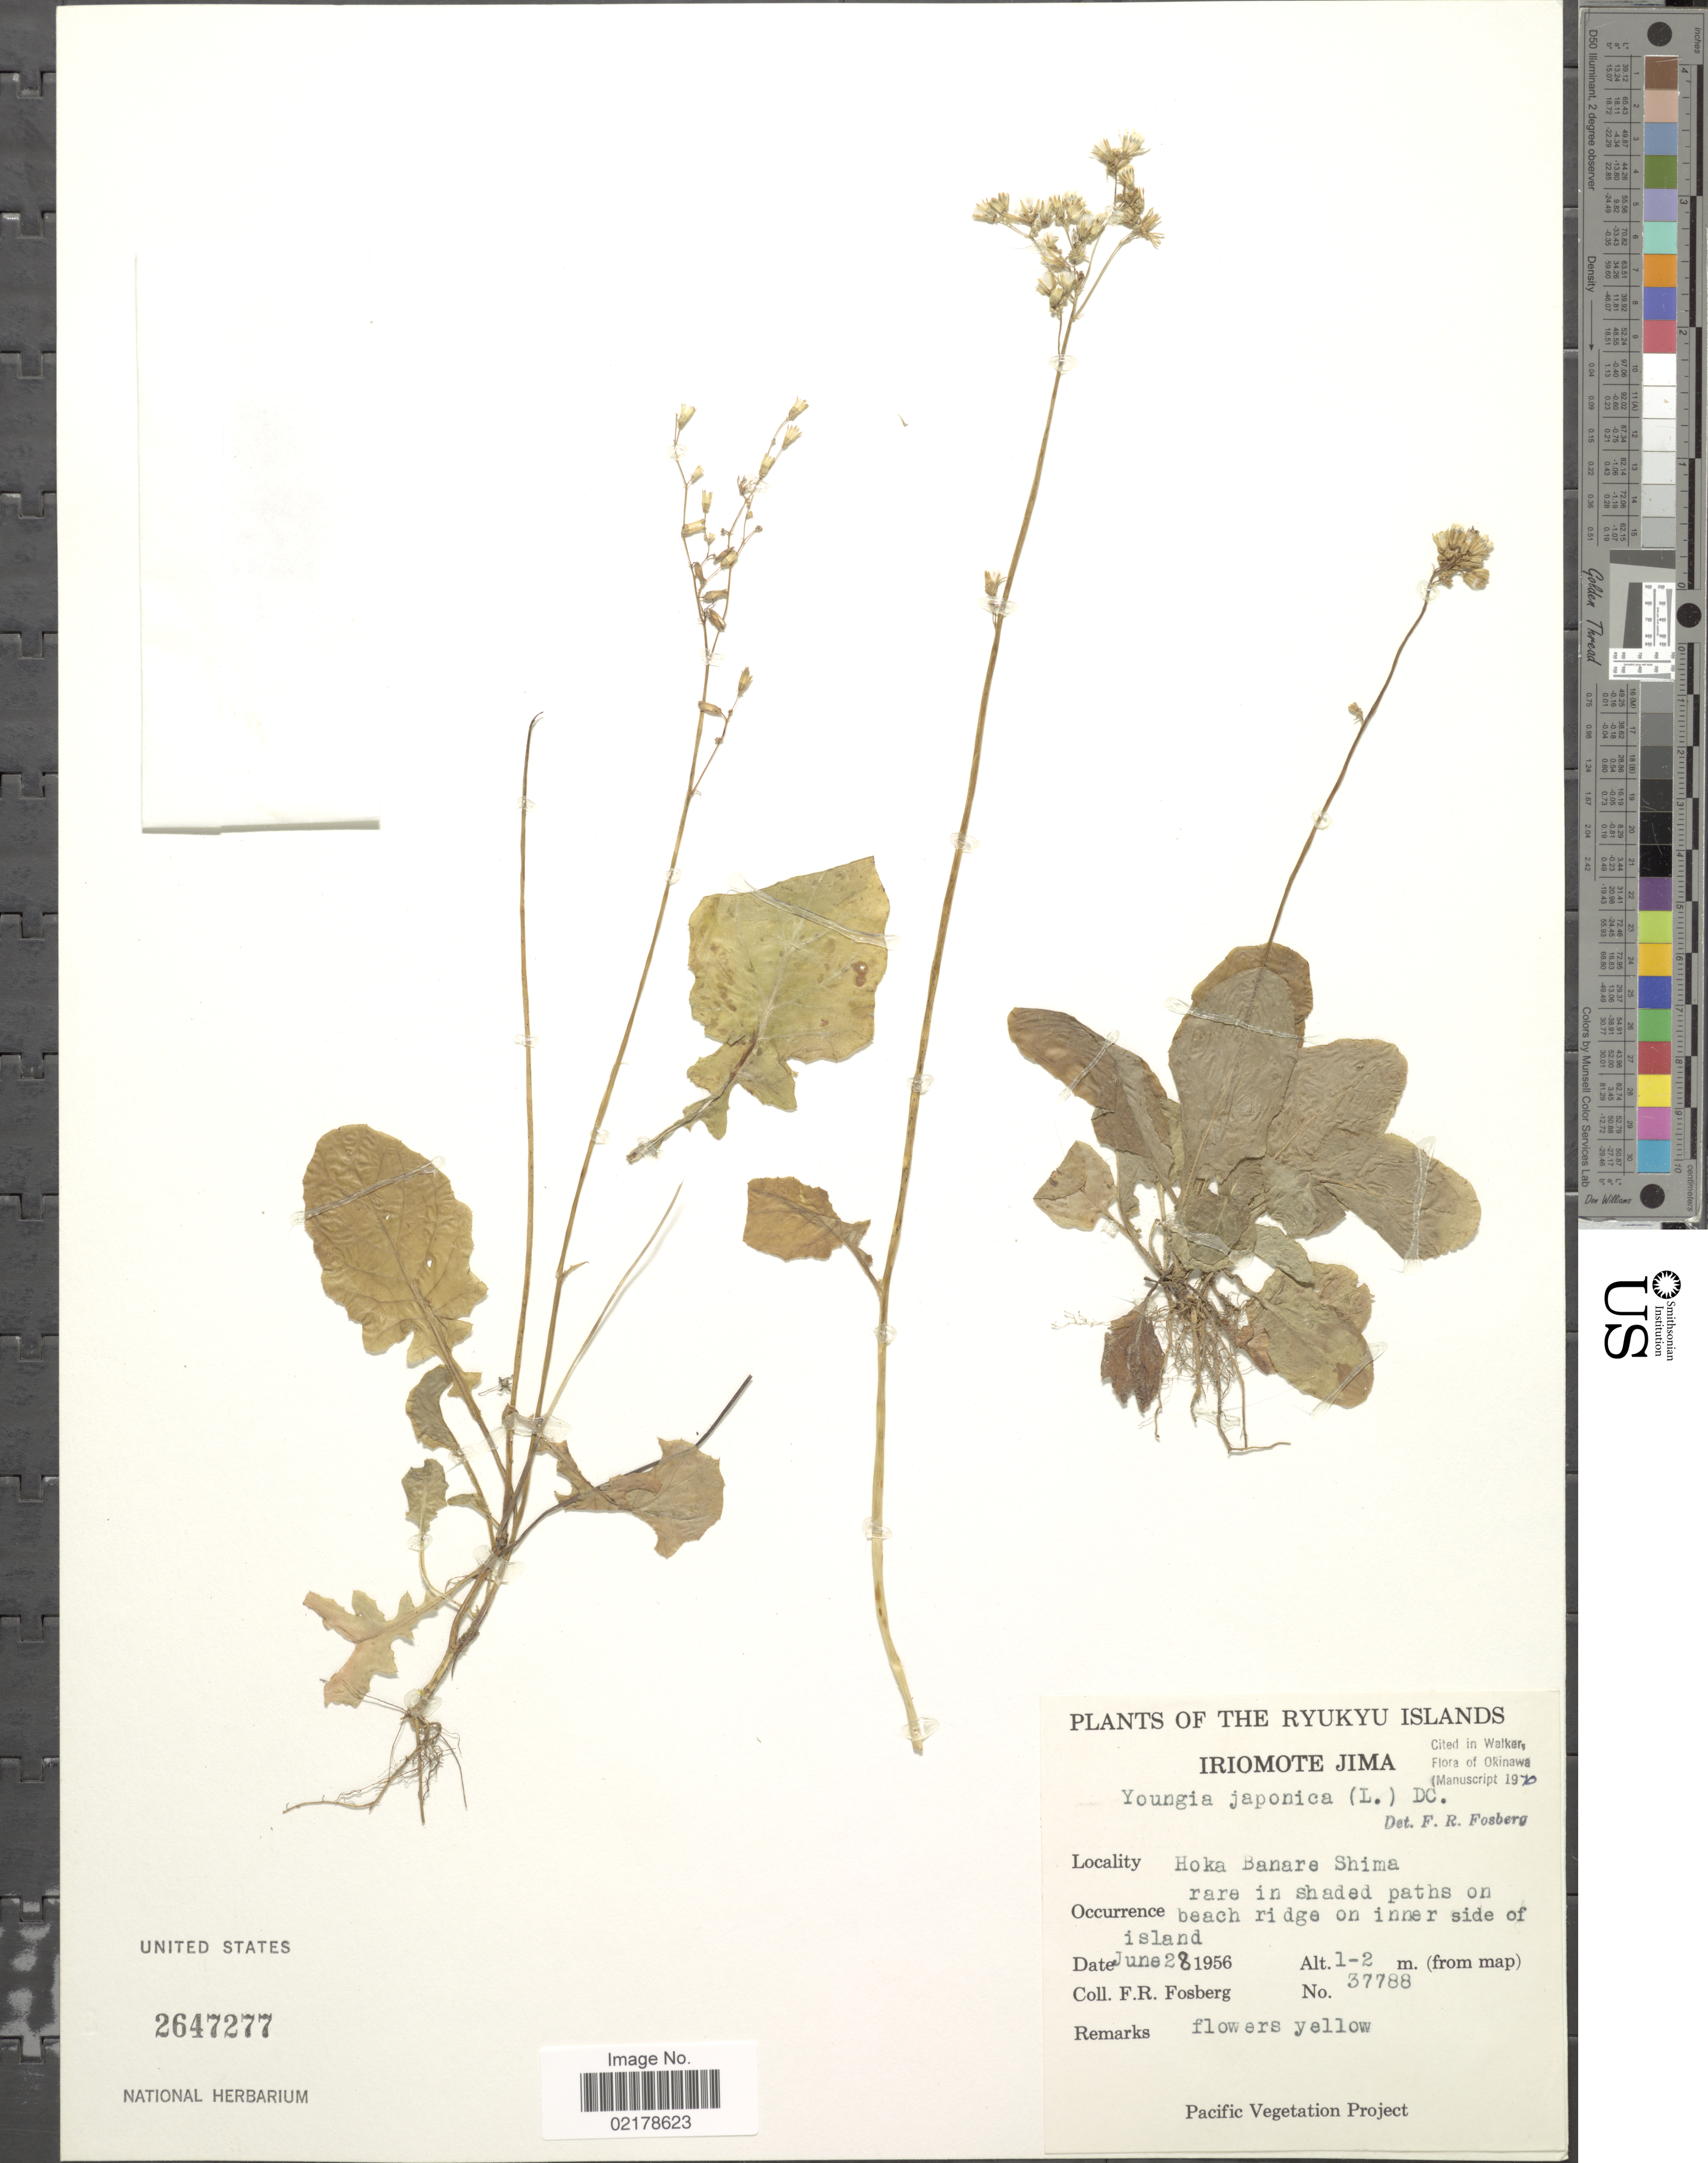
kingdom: Plantae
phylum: Tracheophyta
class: Magnoliopsida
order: Asterales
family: Asteraceae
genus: Youngia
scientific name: Youngia japonica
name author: (L.) DC.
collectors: F. R. Fosberg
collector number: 37788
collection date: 1956-06-28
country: Japan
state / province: Okinawa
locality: Ryukyu Islands. Iriomote Jima. Hoka Banare Shima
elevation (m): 1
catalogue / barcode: US 2647277